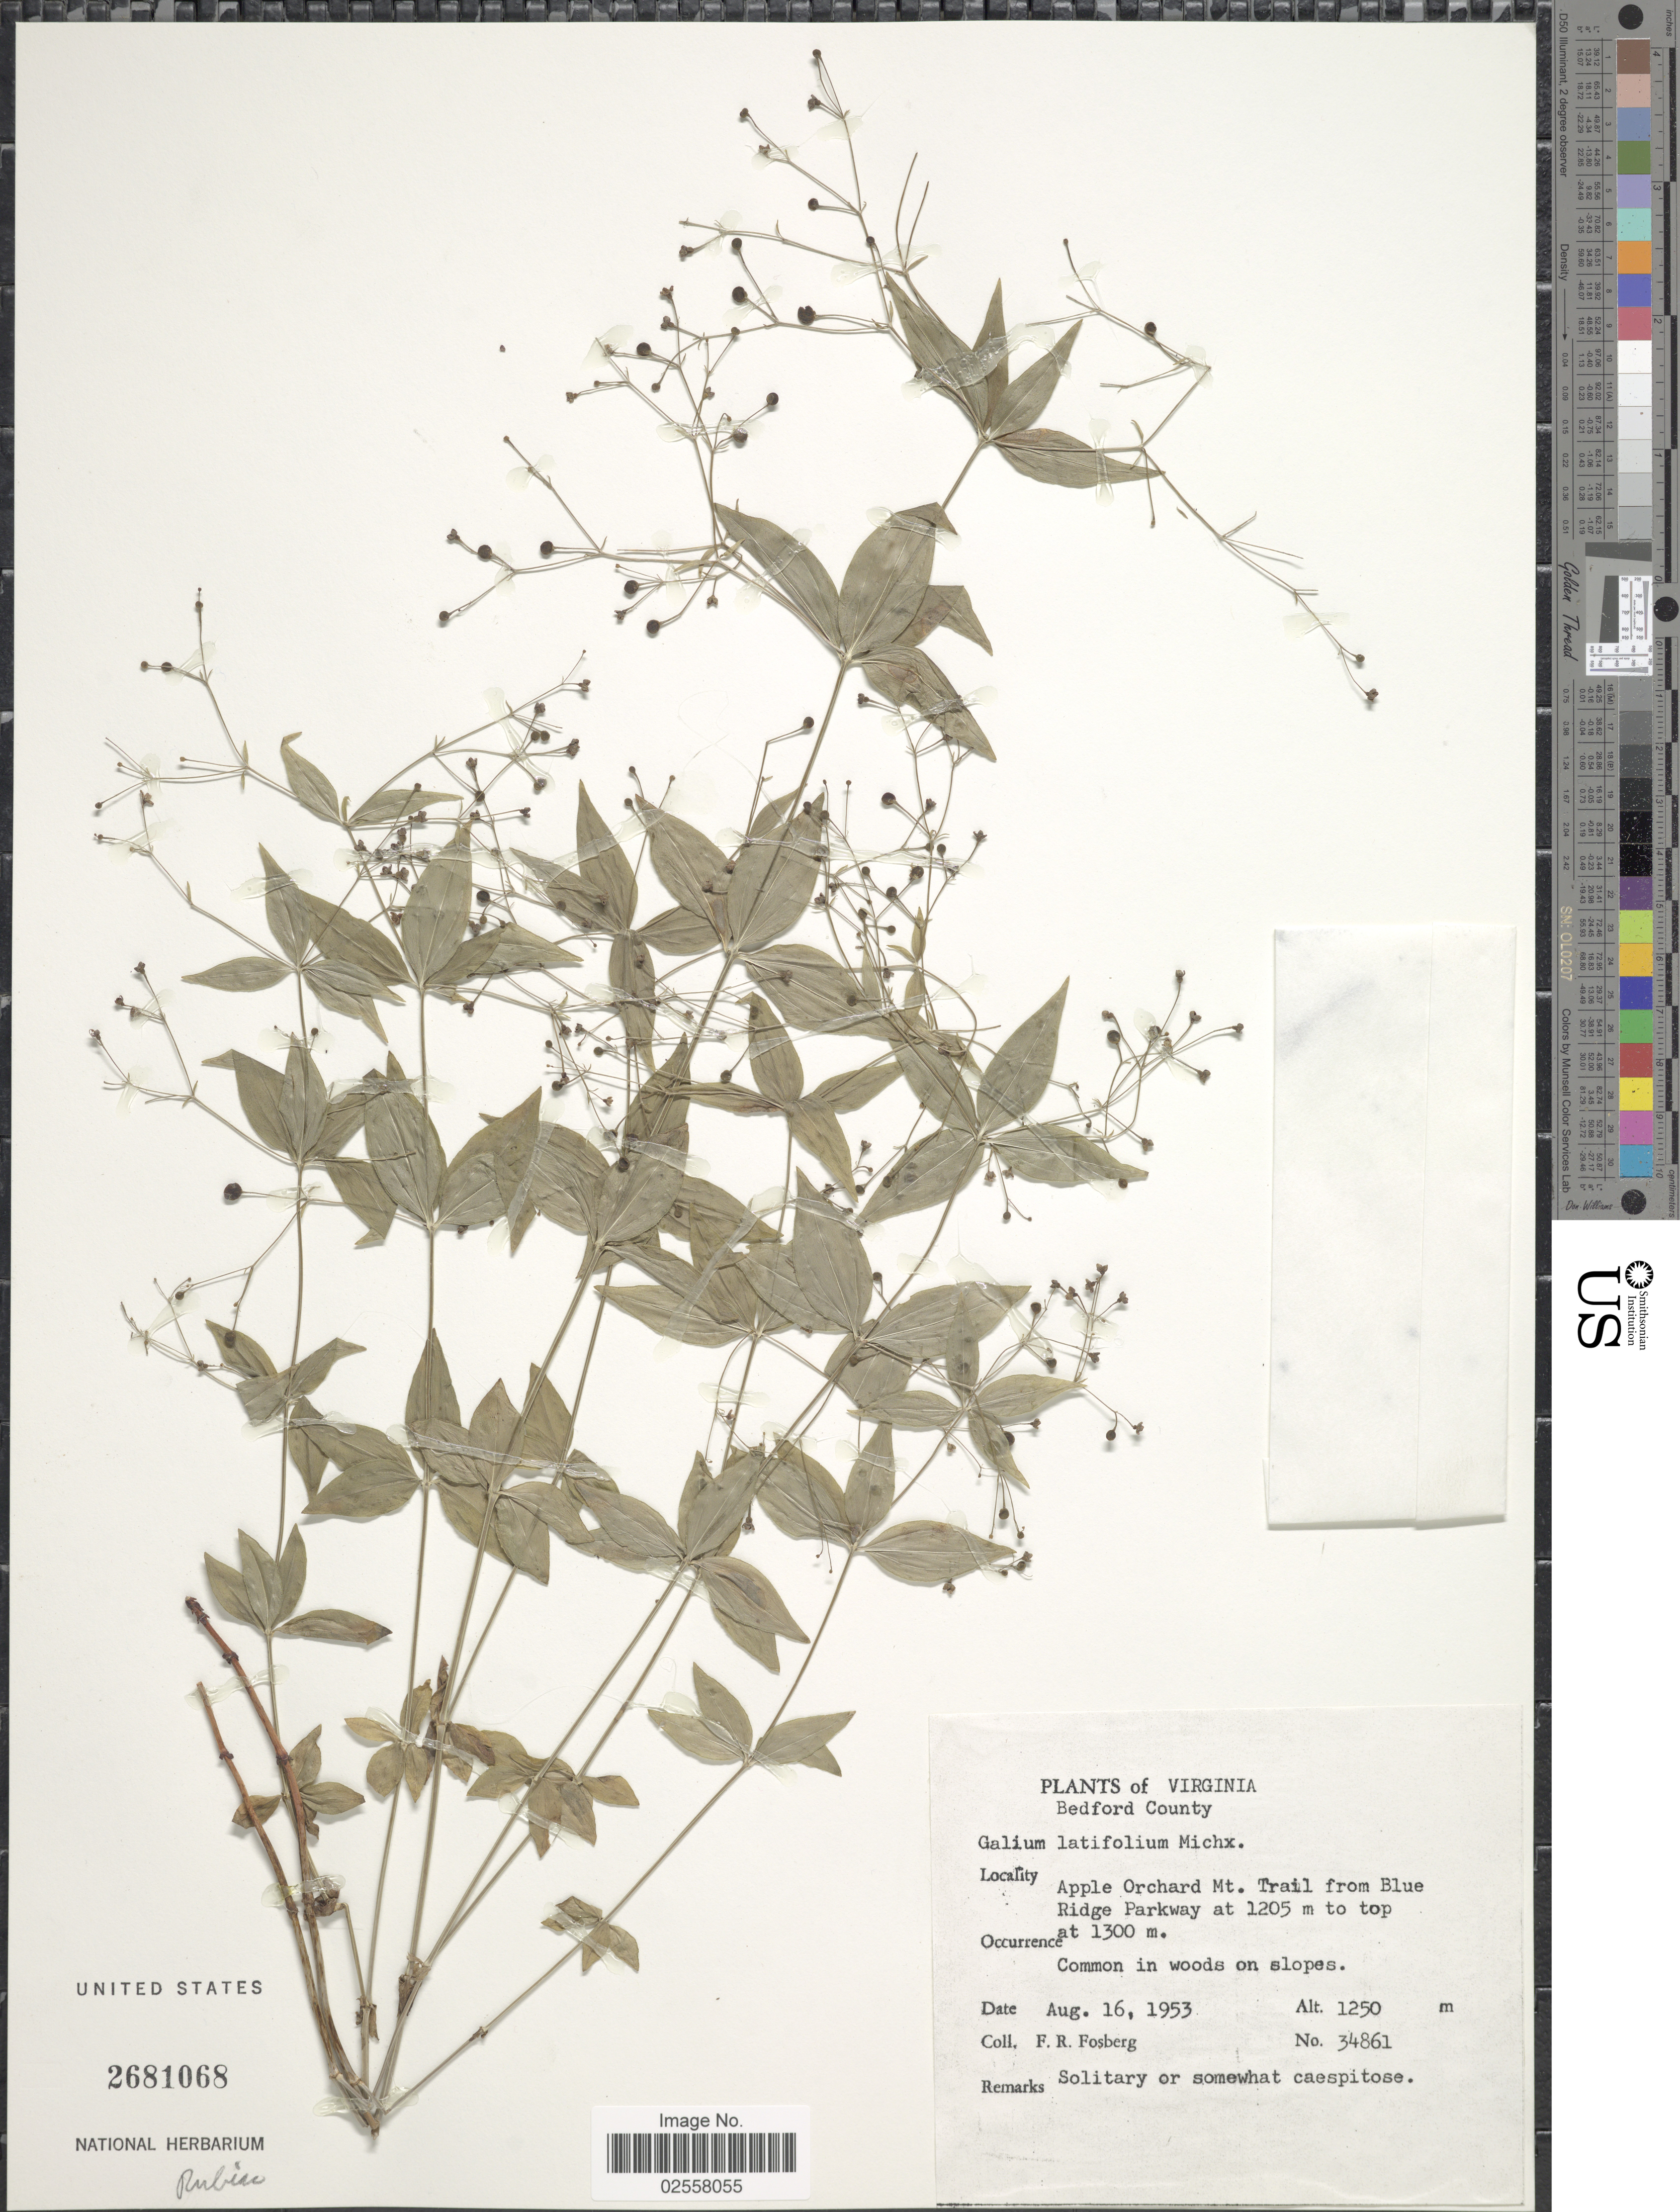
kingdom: Plantae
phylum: Tracheophyta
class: Magnoliopsida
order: Gentianales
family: Rubiaceae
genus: Galium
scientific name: Galium latifolium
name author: Michx.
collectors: F. R. Fosberg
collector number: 34861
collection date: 1953-08-16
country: United States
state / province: Virginia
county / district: Bedford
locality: Bedford County, Apple Orchard Mt. Trail from Blue Ridge Parkway at 1205 m to top at 1300 m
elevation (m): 1250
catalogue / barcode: US 2681068